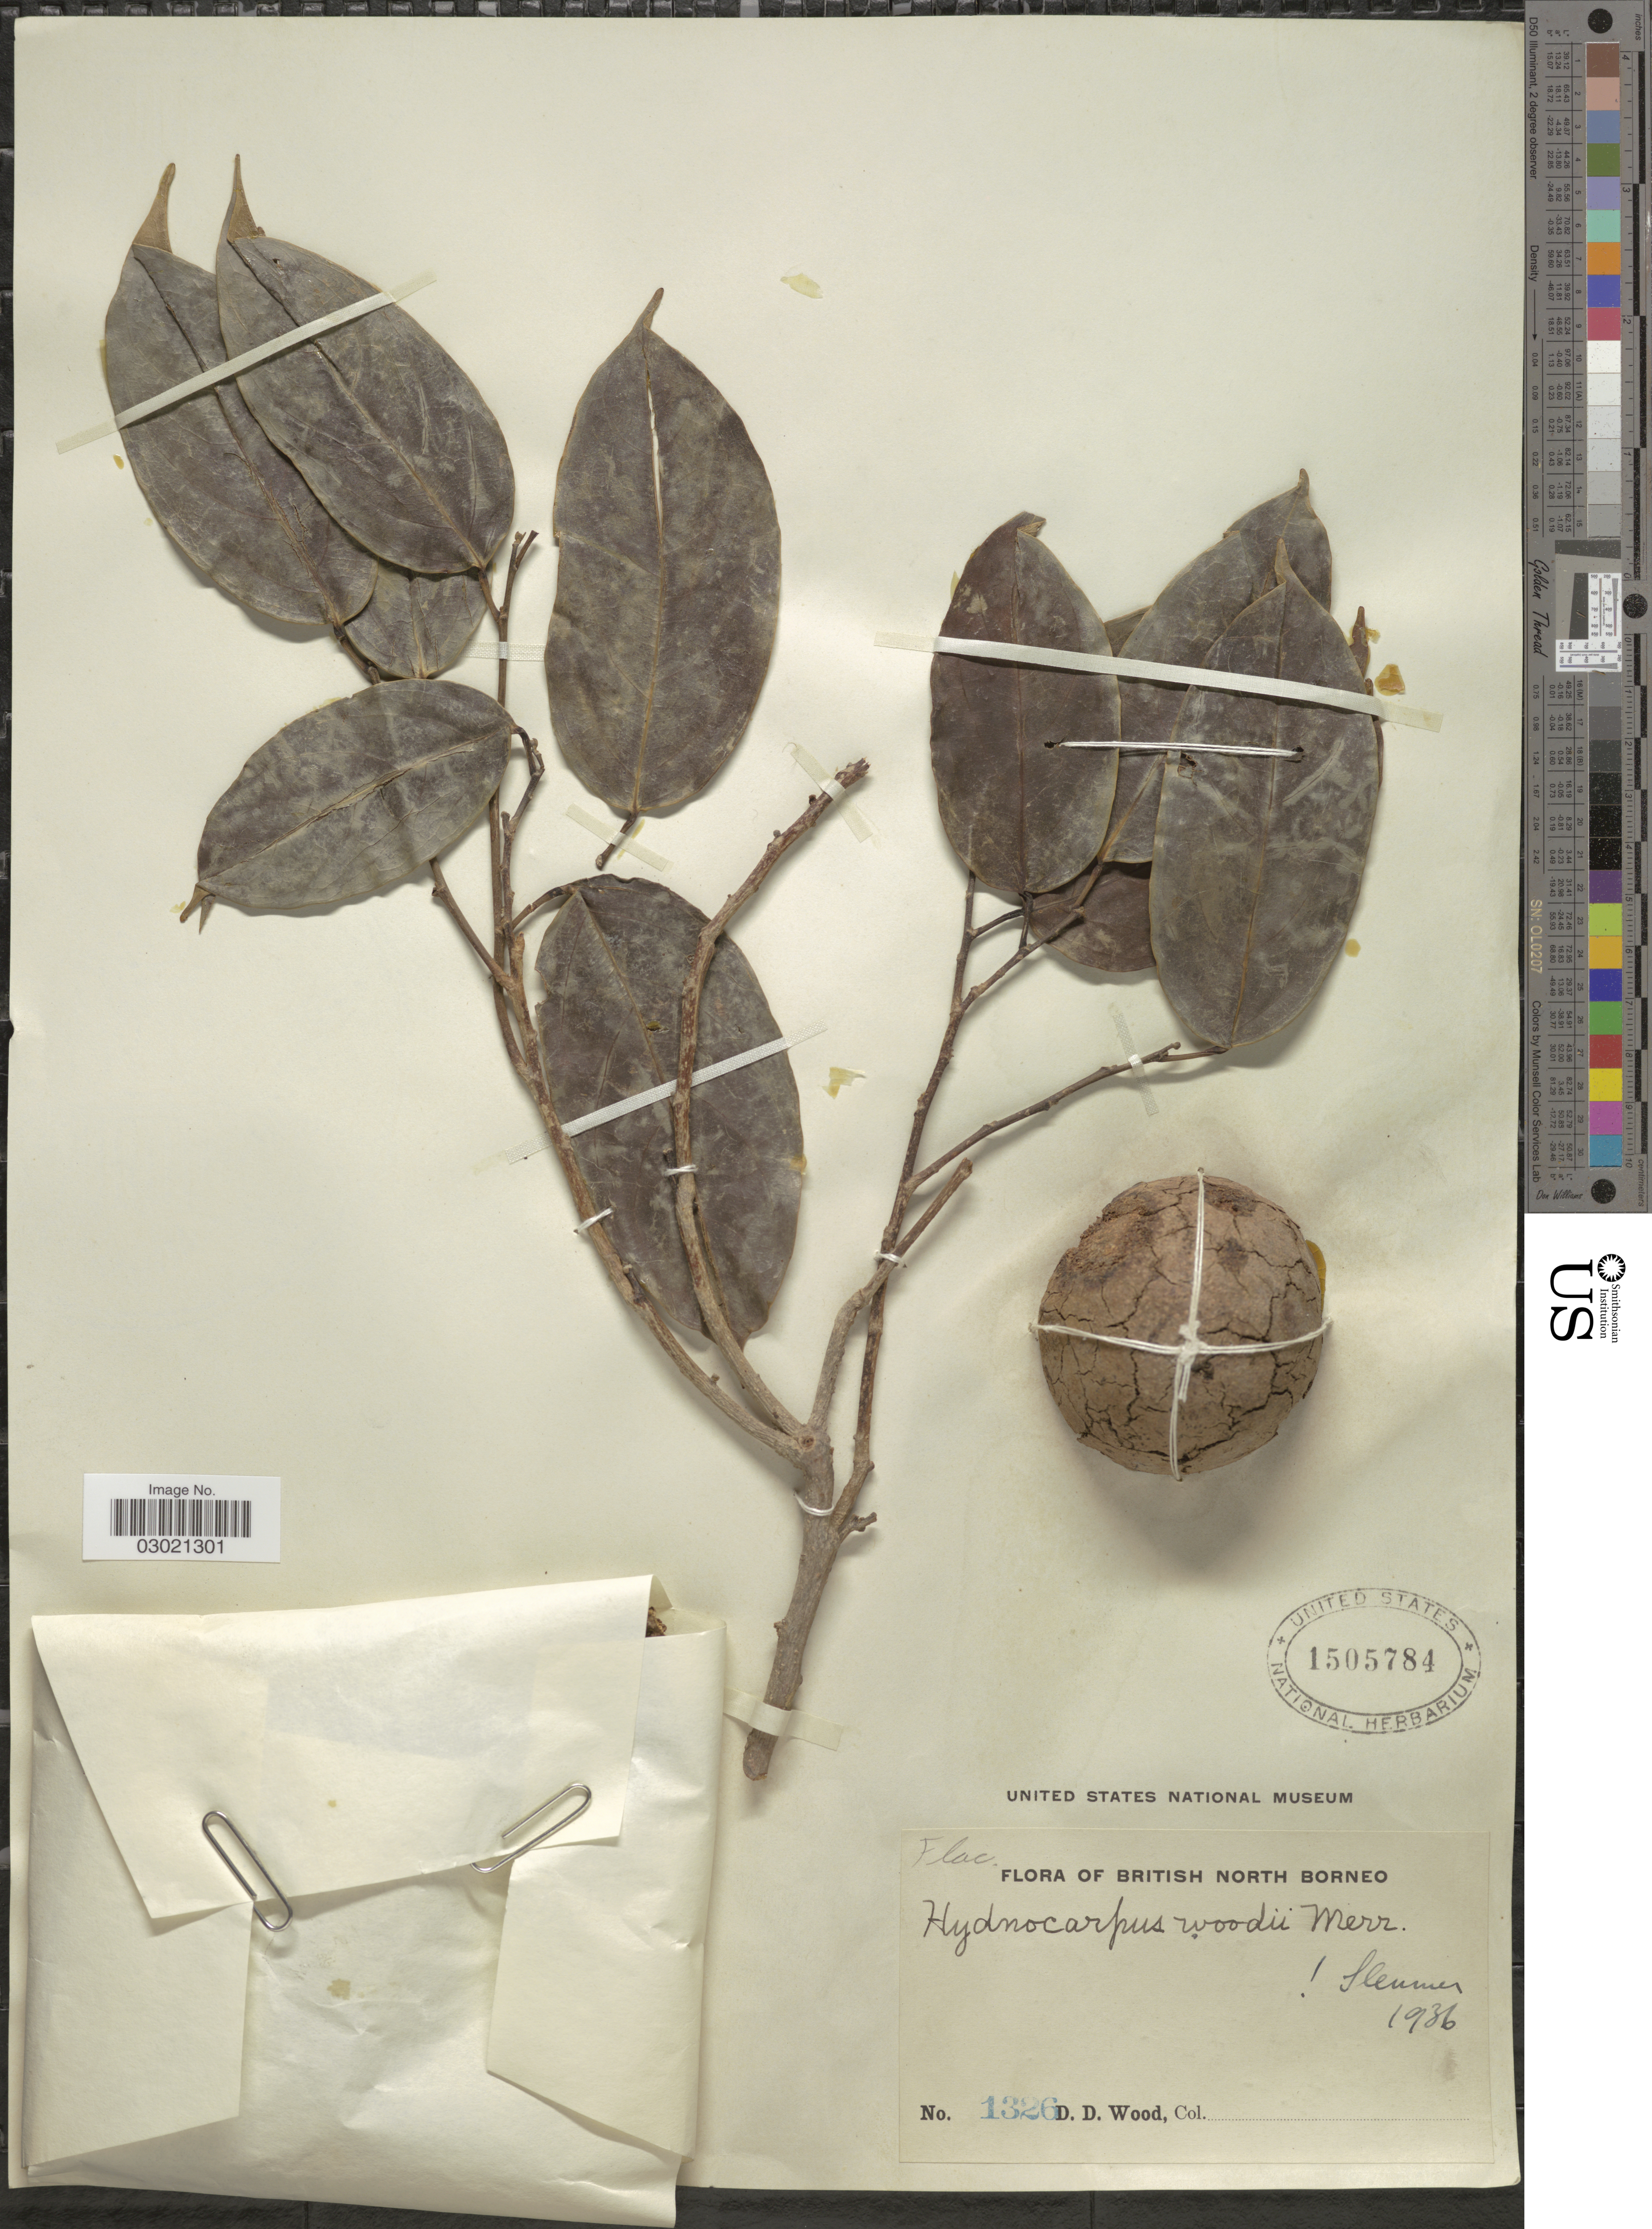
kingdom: Plantae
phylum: Tracheophyta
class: Magnoliopsida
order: Malpighiales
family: Achariaceae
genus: Hydnocarpus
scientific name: Hydnocarpus woodii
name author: Merr.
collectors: D. Wood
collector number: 1326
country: Malaysia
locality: British North Borneo.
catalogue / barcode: US 1505784